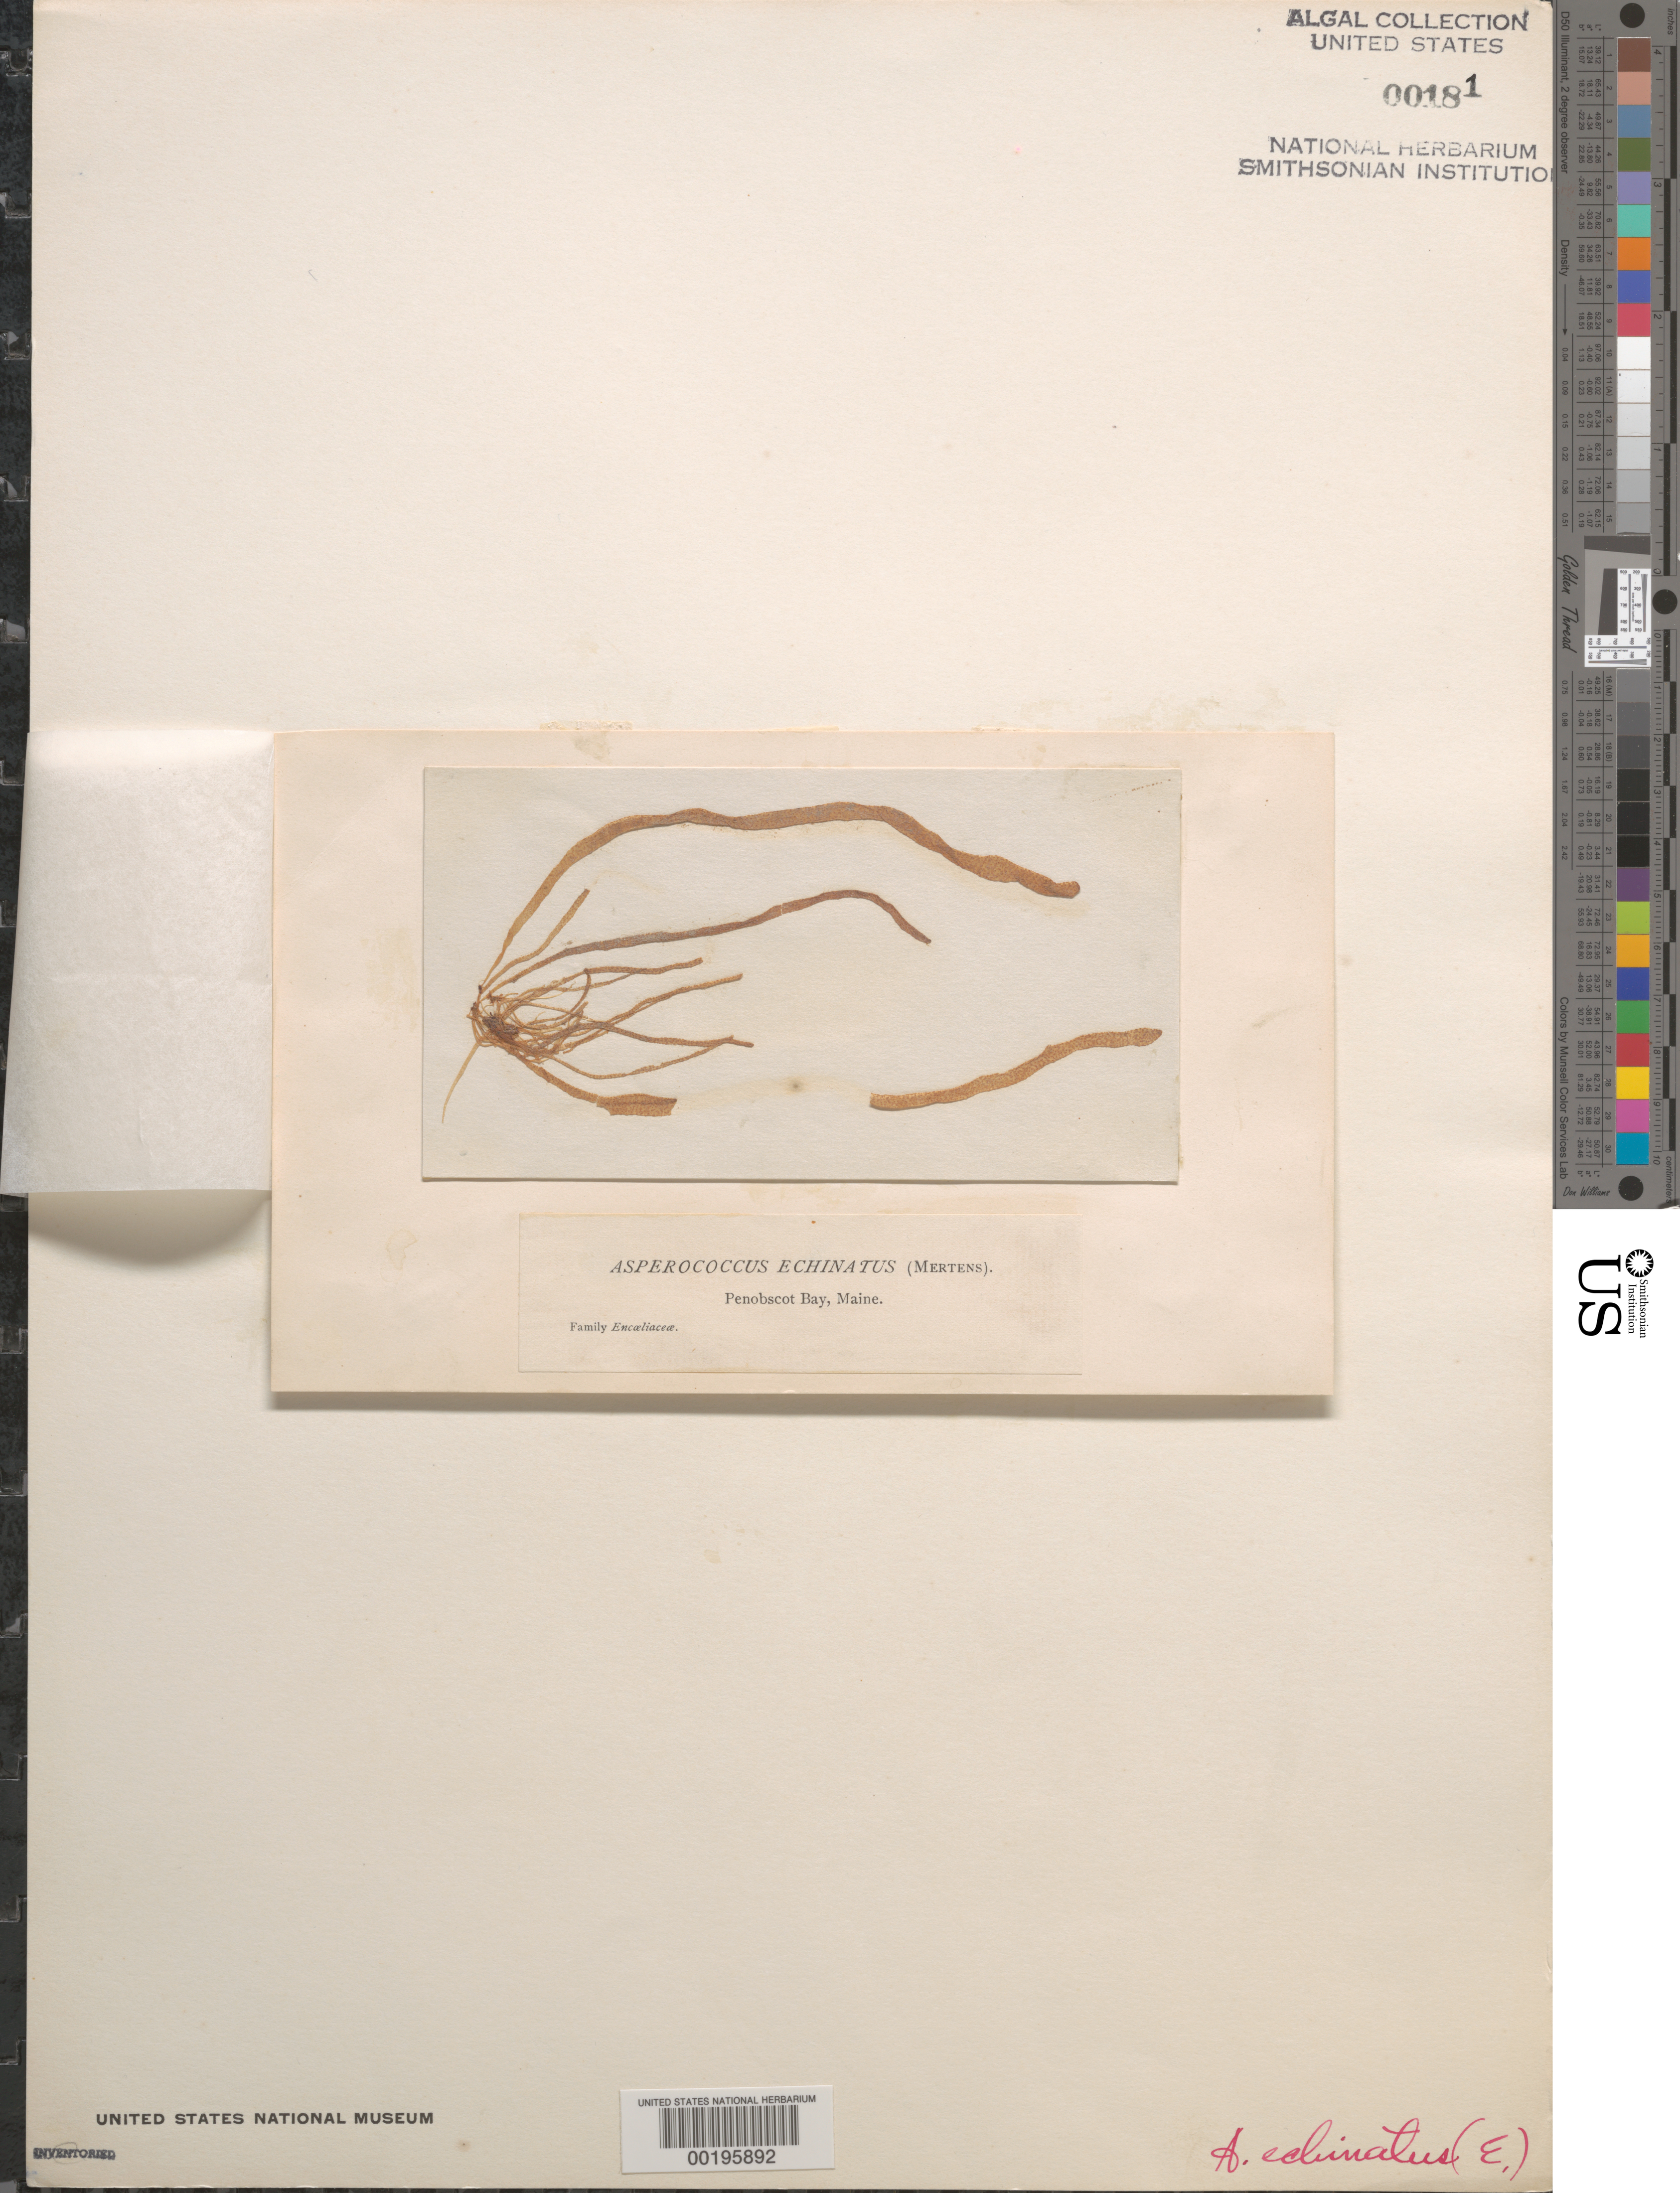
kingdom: Chromista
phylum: Ochrophyta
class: Phaeophyceae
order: Ectocarpales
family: Chordariaceae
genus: Asperococcus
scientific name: Asperococcus fistulosus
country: United States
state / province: Maine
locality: Penobscot Bay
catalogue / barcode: US 181